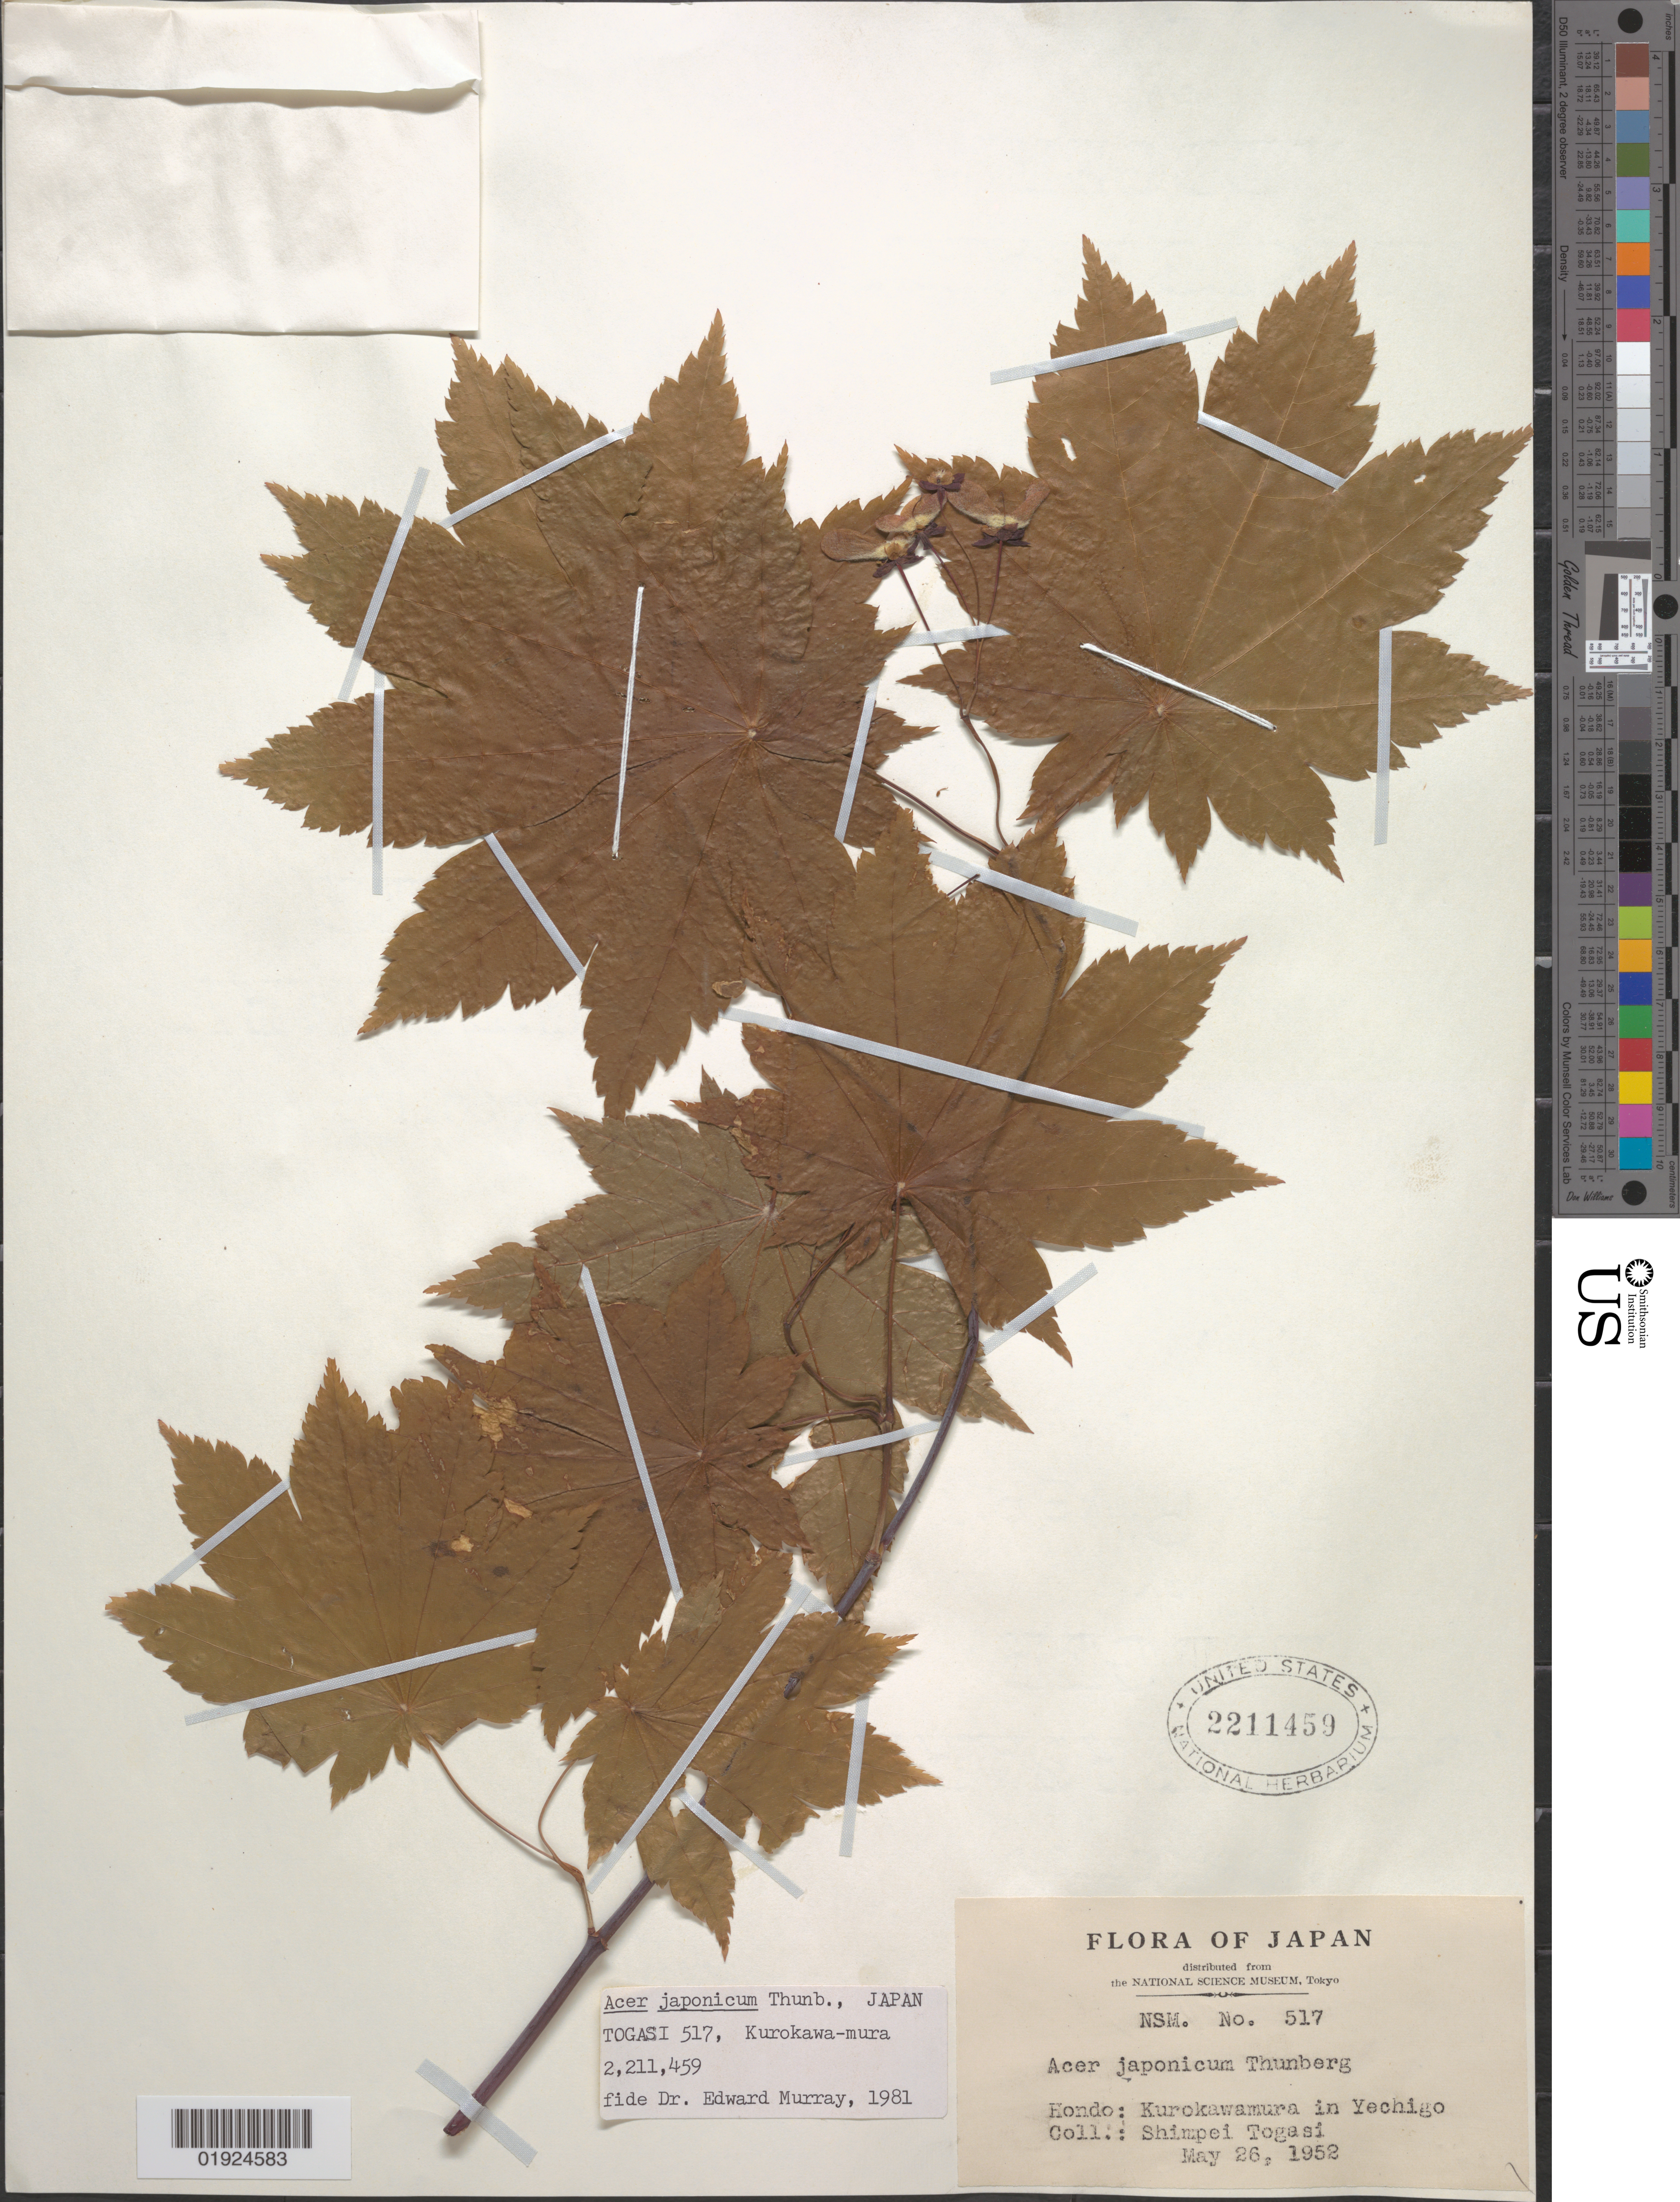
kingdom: Plantae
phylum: Tracheophyta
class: Magnoliopsida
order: Sapindales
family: Sapindaceae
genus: Acer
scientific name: Acer japonicum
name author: Thunb.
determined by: Murray, Edward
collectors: S. Togasi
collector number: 517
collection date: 1952-05-26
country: Japan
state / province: Niigata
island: Honshu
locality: Kurokawamura in Yechigo [Echigo]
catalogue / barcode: US 2211459